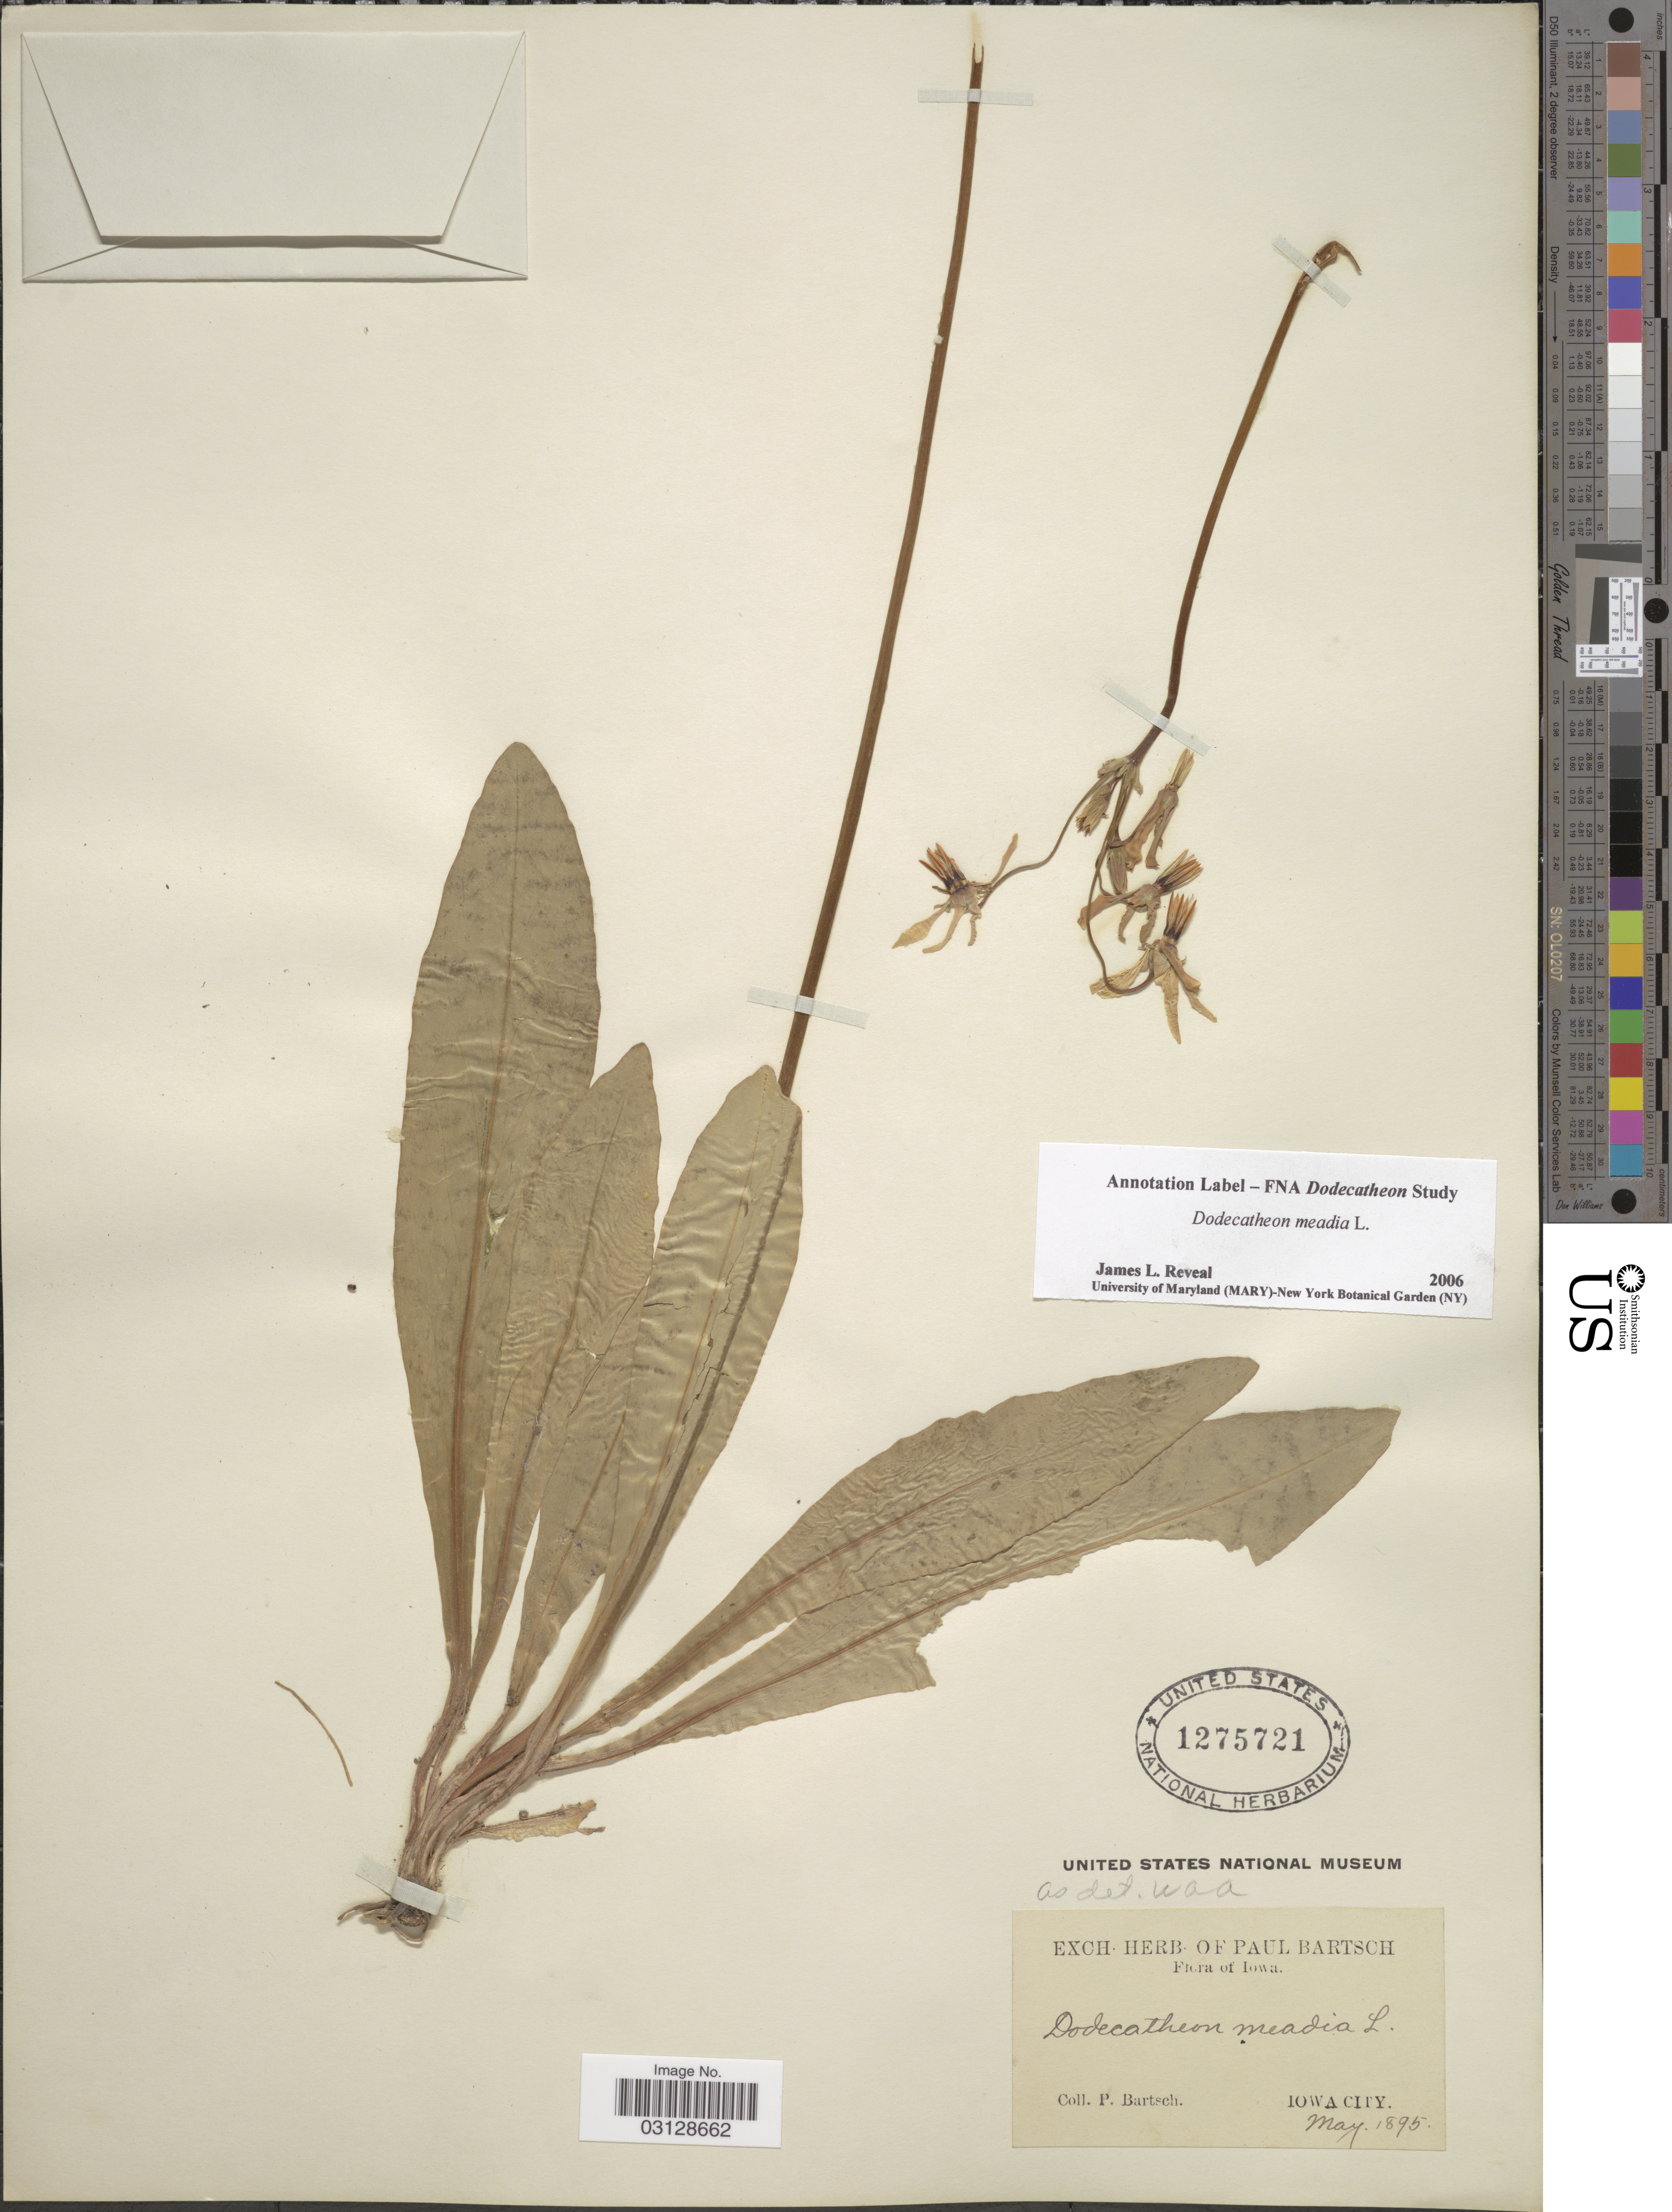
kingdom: Plantae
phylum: Tracheophyta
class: Magnoliopsida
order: Ericales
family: Primulaceae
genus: Dodecatheon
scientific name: Dodecatheon meadia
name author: L.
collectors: P. Bartsch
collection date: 1895-05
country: United States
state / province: Iowa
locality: Iowa City.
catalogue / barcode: US 1275721